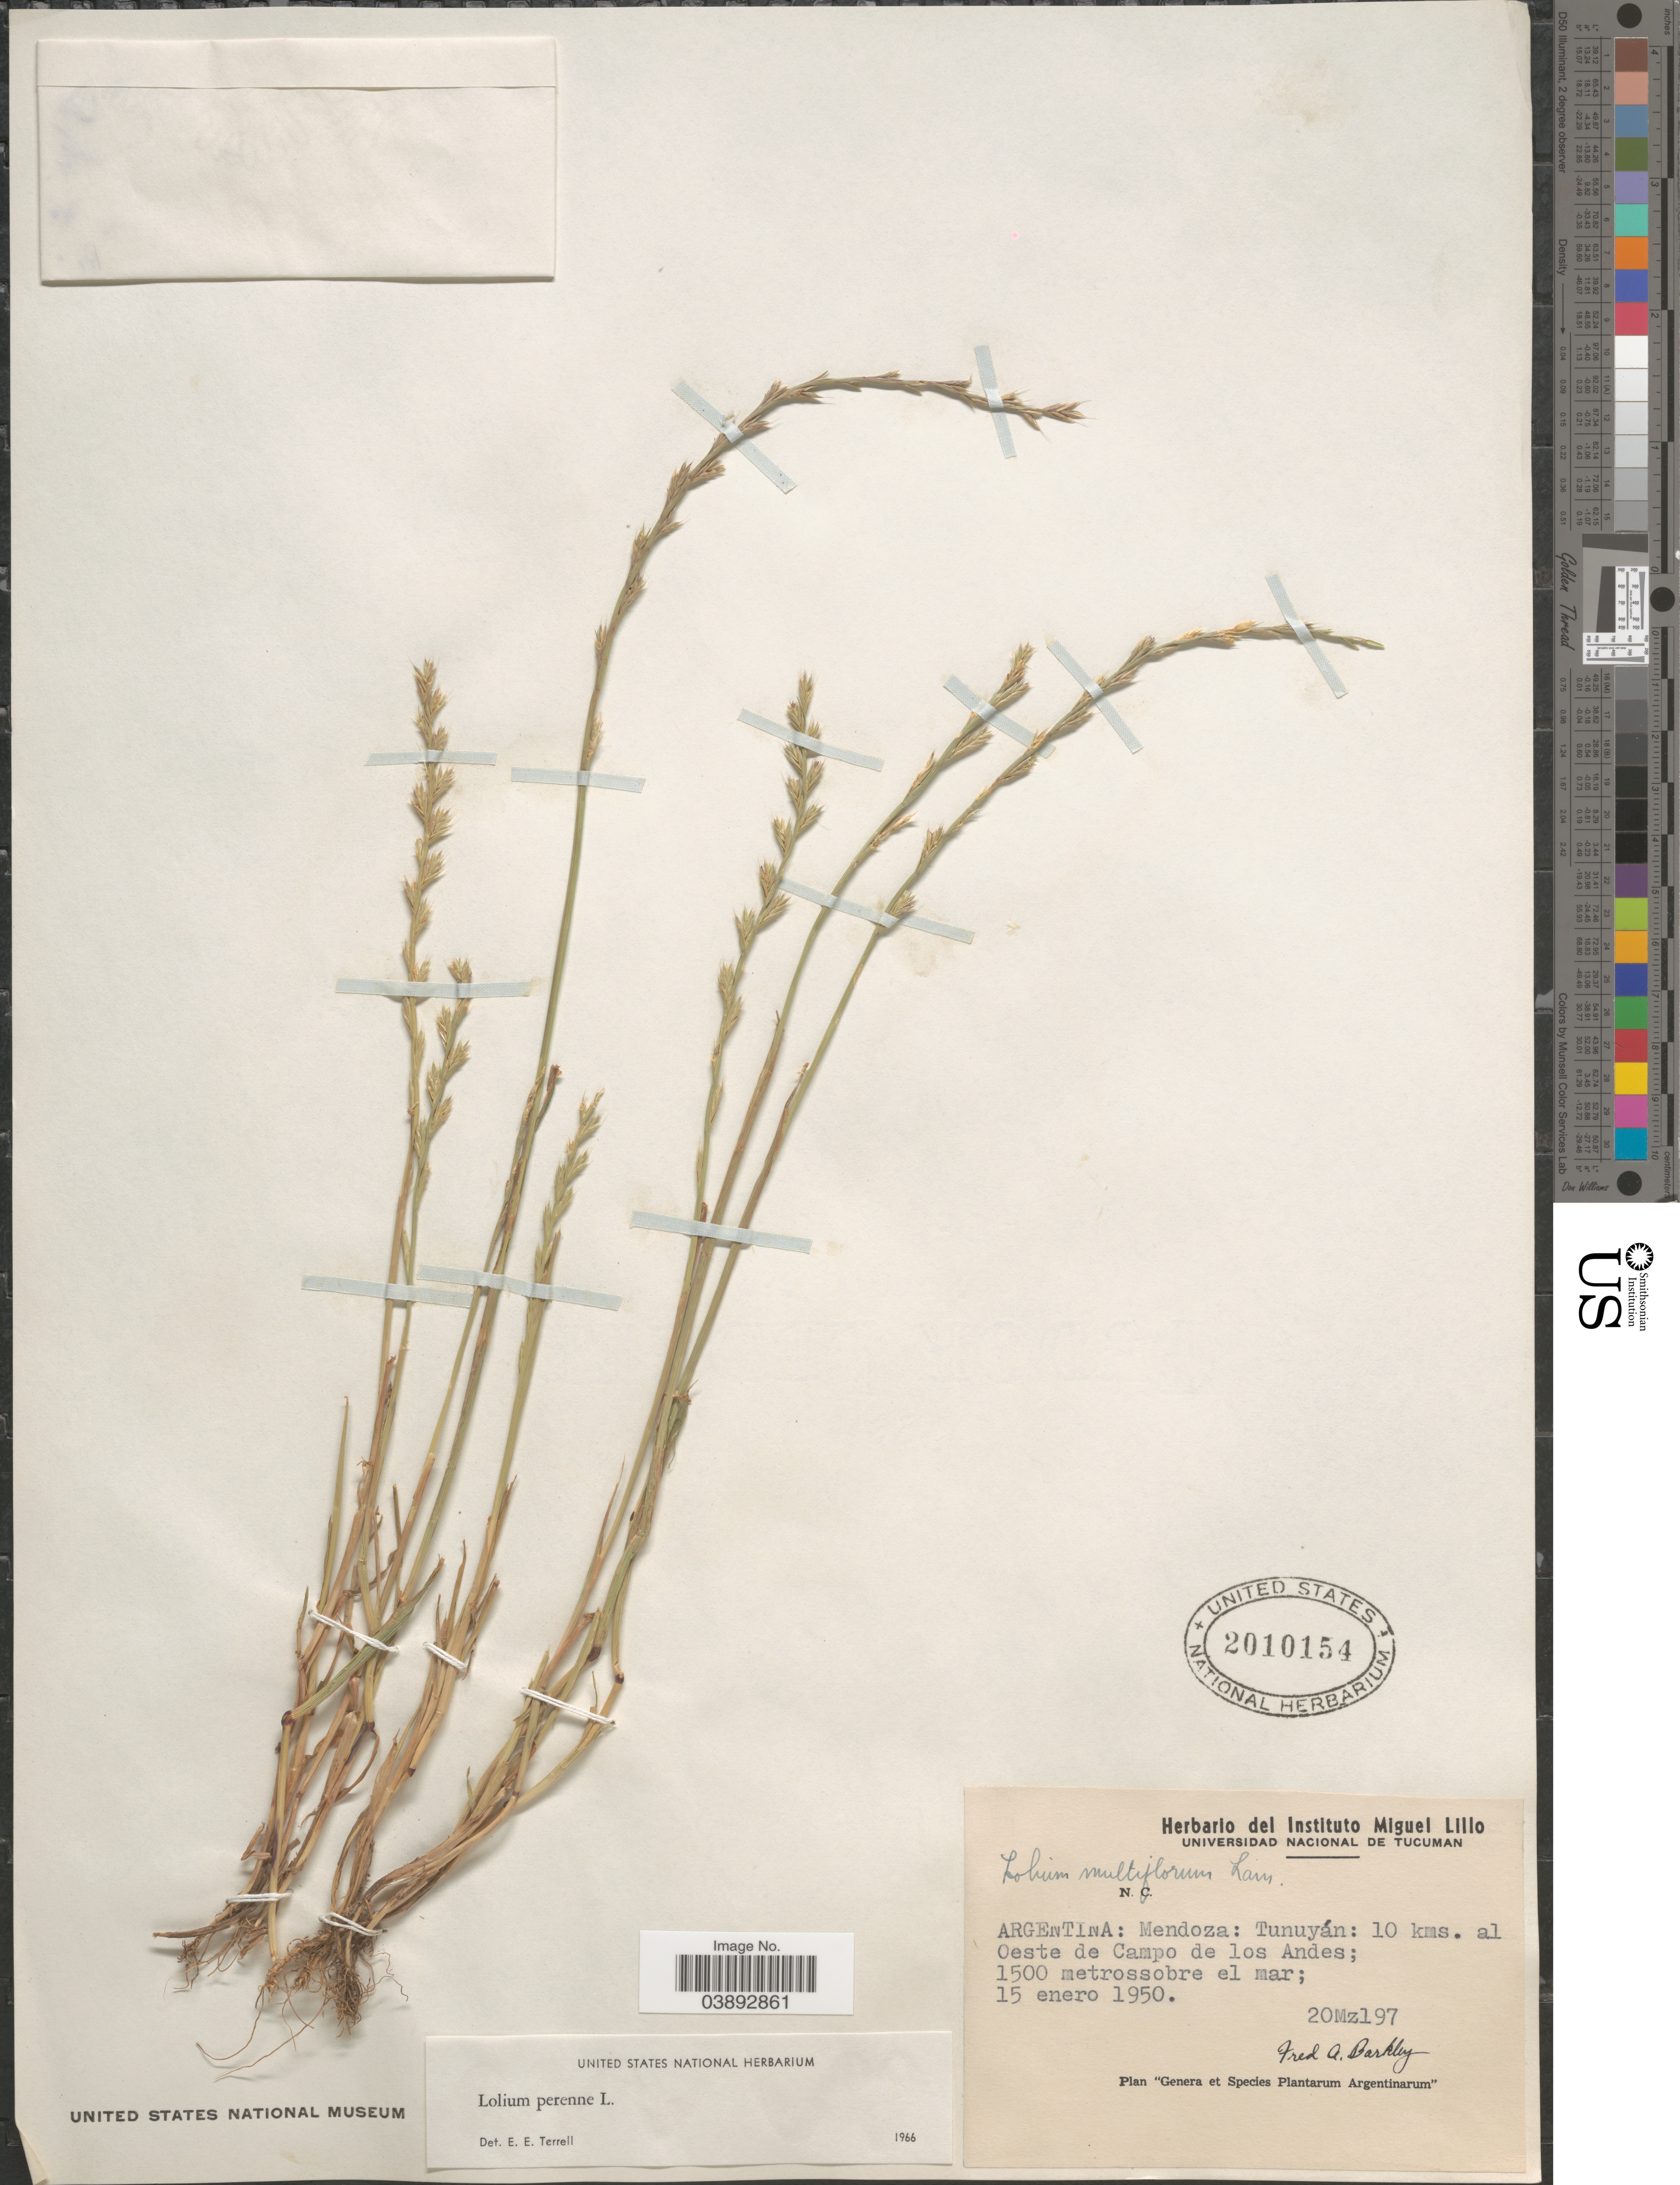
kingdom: Plantae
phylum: Tracheophyta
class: Liliopsida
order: Poales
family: Poaceae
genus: Lolium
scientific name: Lolium perenne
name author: L.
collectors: F. A. Barkley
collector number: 20Mz197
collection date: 1950-01-15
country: Argentina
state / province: Mendoza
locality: Tunuyán: 10 kms. al Oeste de Campo de los Andes.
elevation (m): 1500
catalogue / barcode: US 2010154